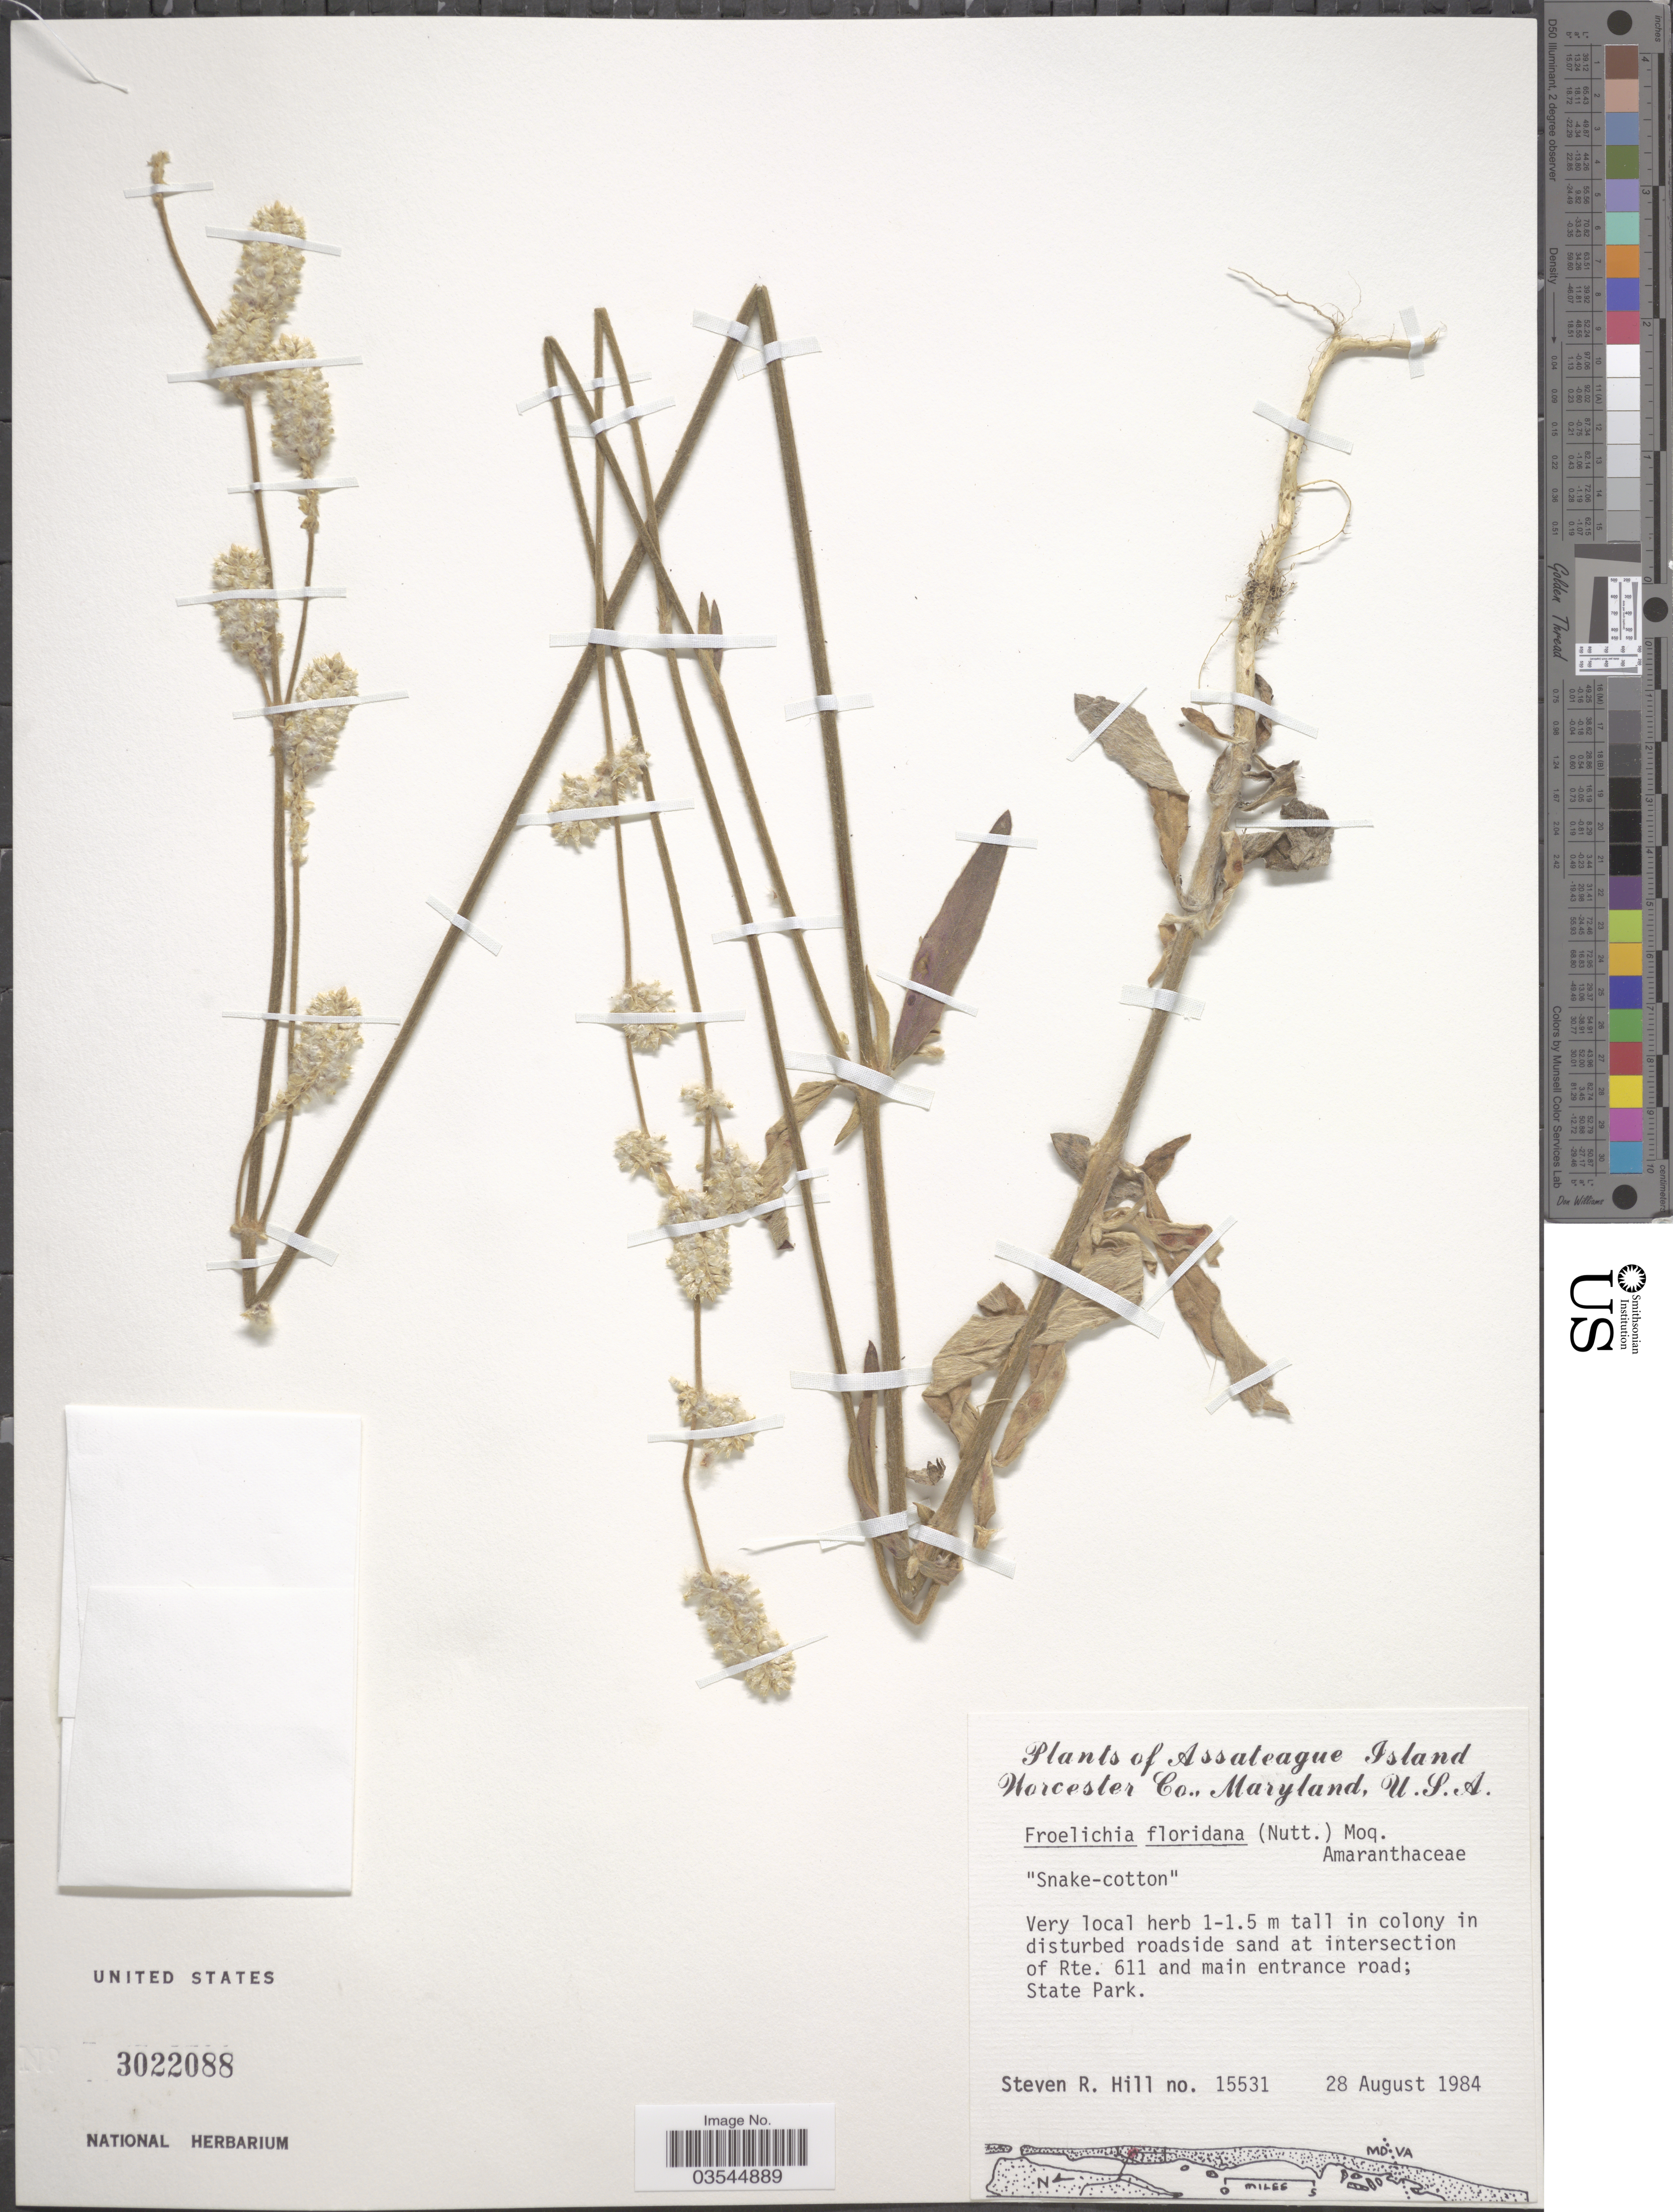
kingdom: Plantae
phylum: Tracheophyta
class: Magnoliopsida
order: Caryophyllales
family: Amaranthaceae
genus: Froelichia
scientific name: Froelichia floridana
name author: (Nutt.) Moq.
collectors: S. R. Hill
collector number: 15531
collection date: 1984-08-28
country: United States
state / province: Maryland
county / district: Worcester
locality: Assateague Island. Worcester Co. At intersection of Rte. 611 and main entrance road; State Park.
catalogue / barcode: US 3022088